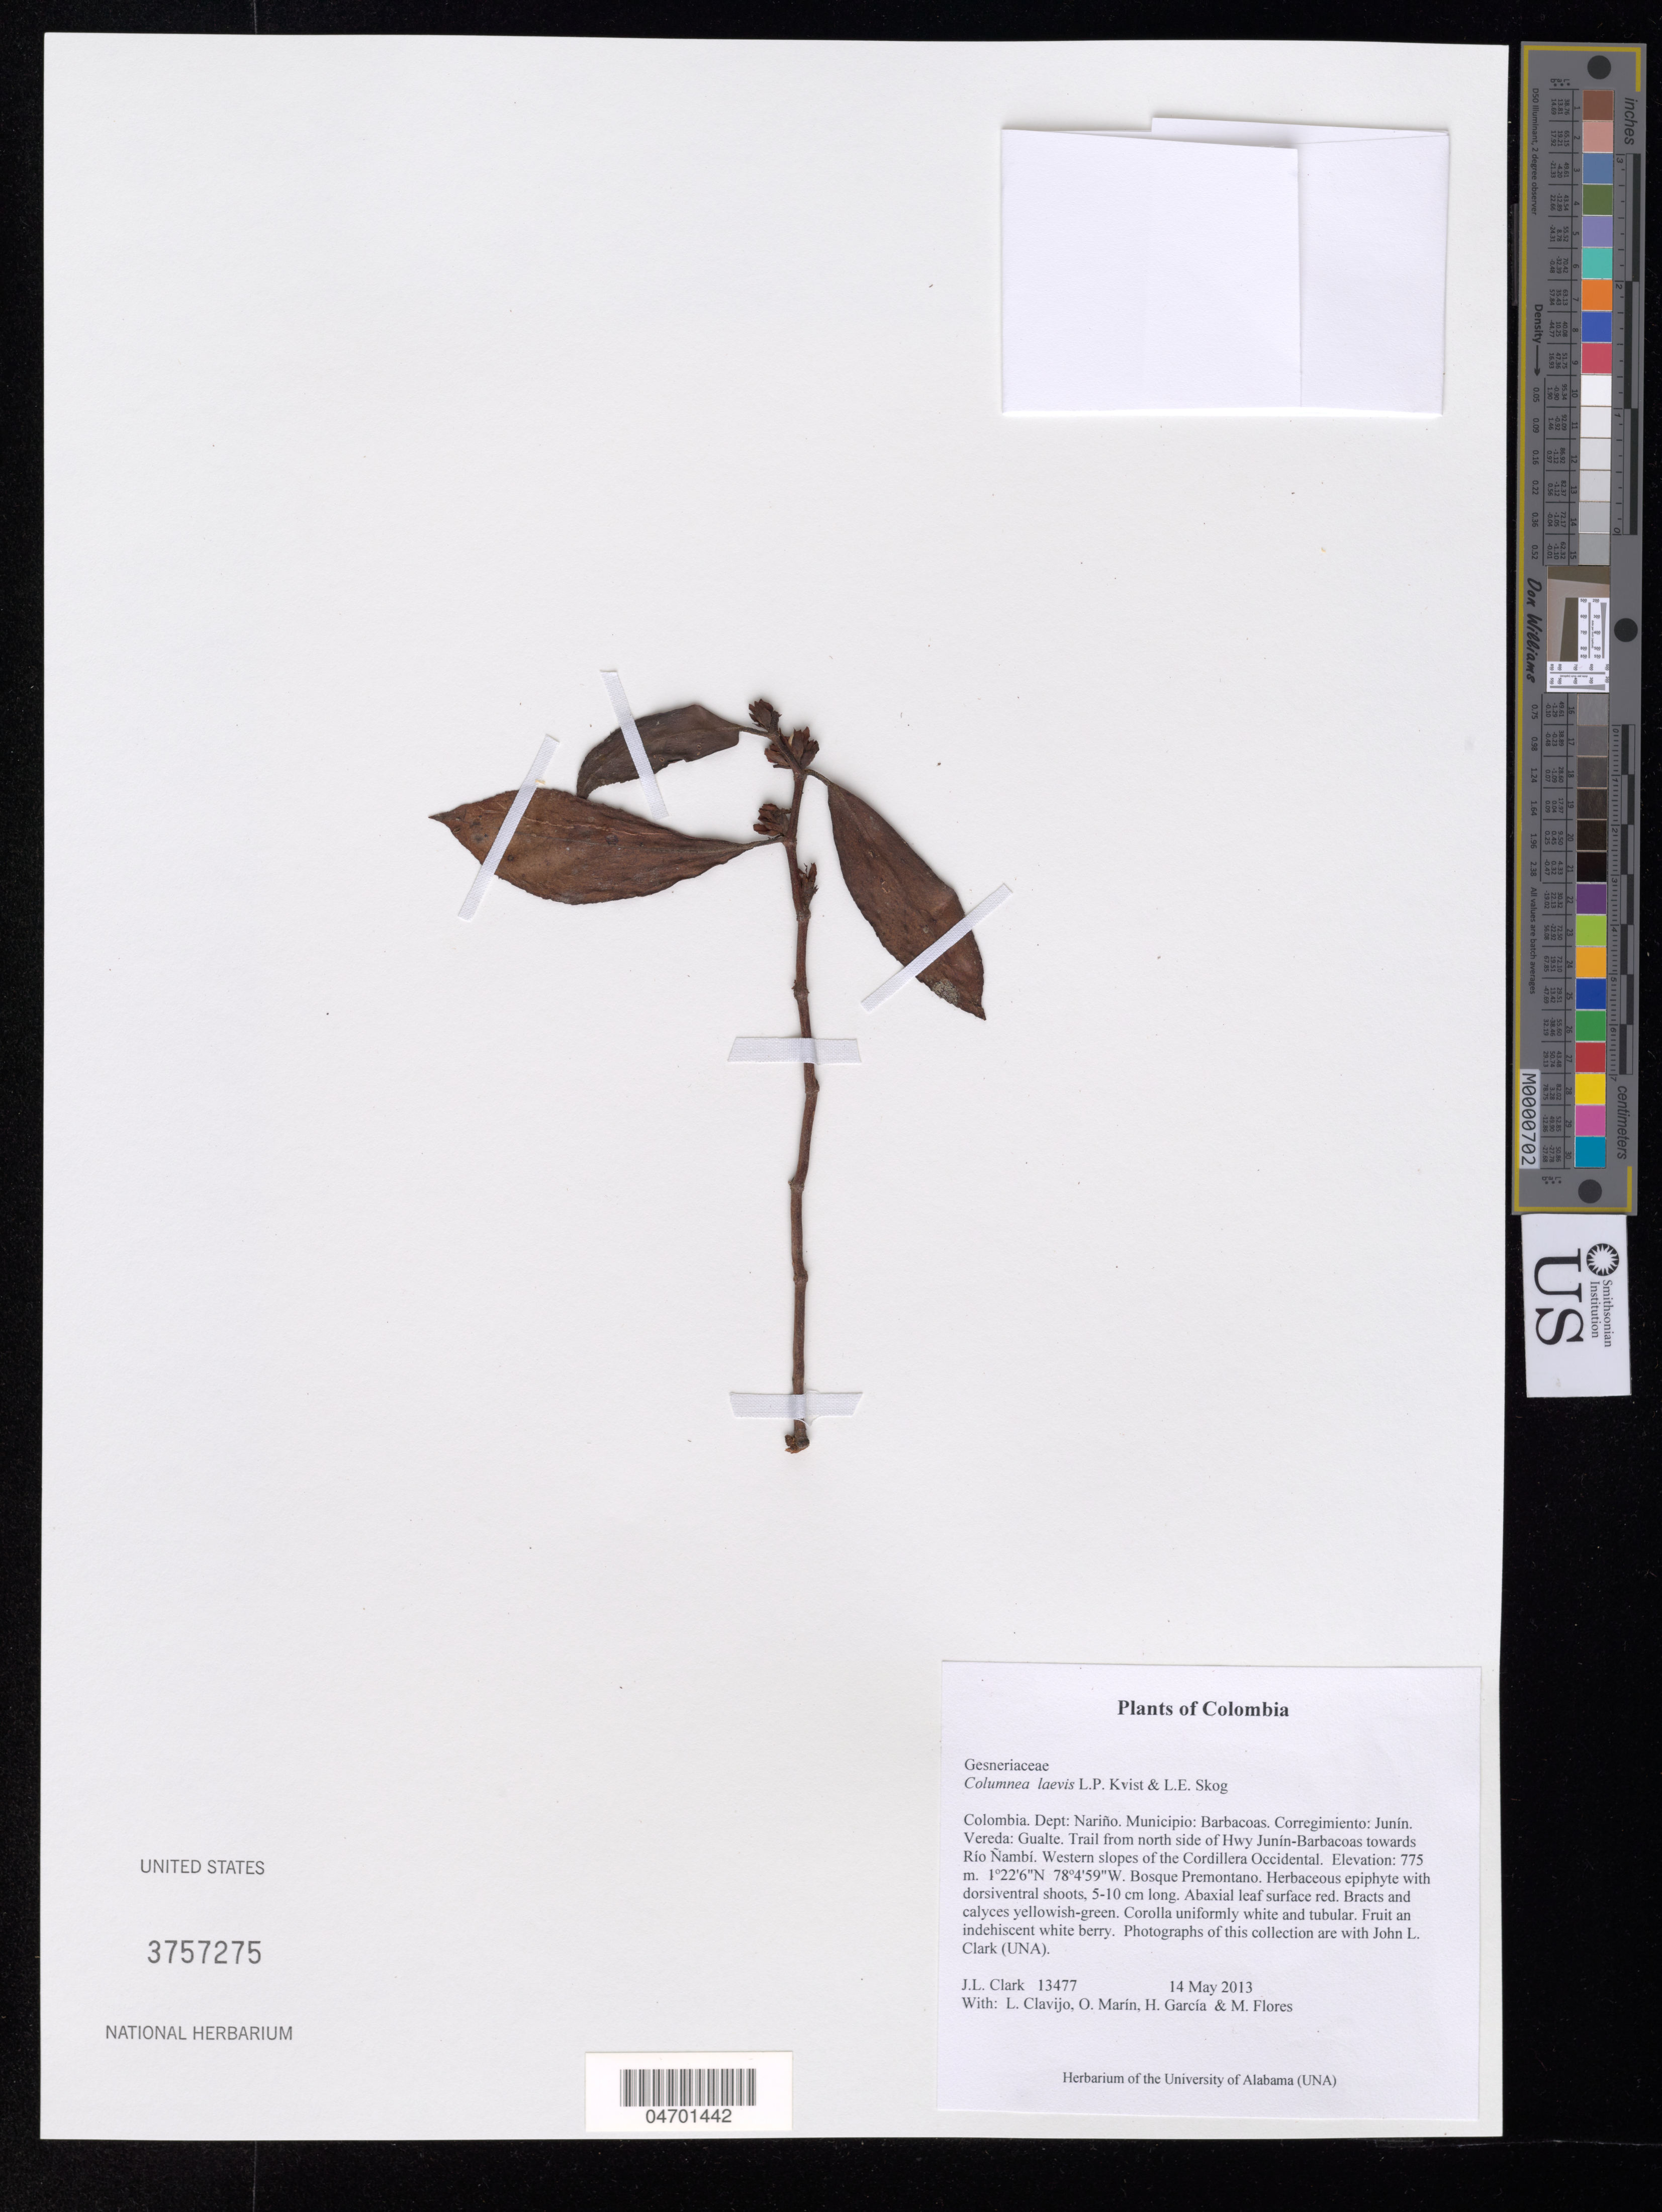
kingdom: Plantae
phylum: Tracheophyta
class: Magnoliopsida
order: Lamiales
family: Gesneriaceae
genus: Columnea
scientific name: Columnea laevis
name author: L.P. Kvist & L.E. Skog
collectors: J. L. Clark, L. Clavijo, J. Howieson & H. Garcia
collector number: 13477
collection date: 2013-05-14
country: Colombia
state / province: Nariño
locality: Dept: Nariño. Municipio: Barbacoas. Corregimiento: Junín. Vereda: Gualte. Trail from north side of Hwy Junín-Barbacoas towards Río Ñambí. Western slopes of the Cordillera Occidental.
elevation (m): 775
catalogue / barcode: US 3757275